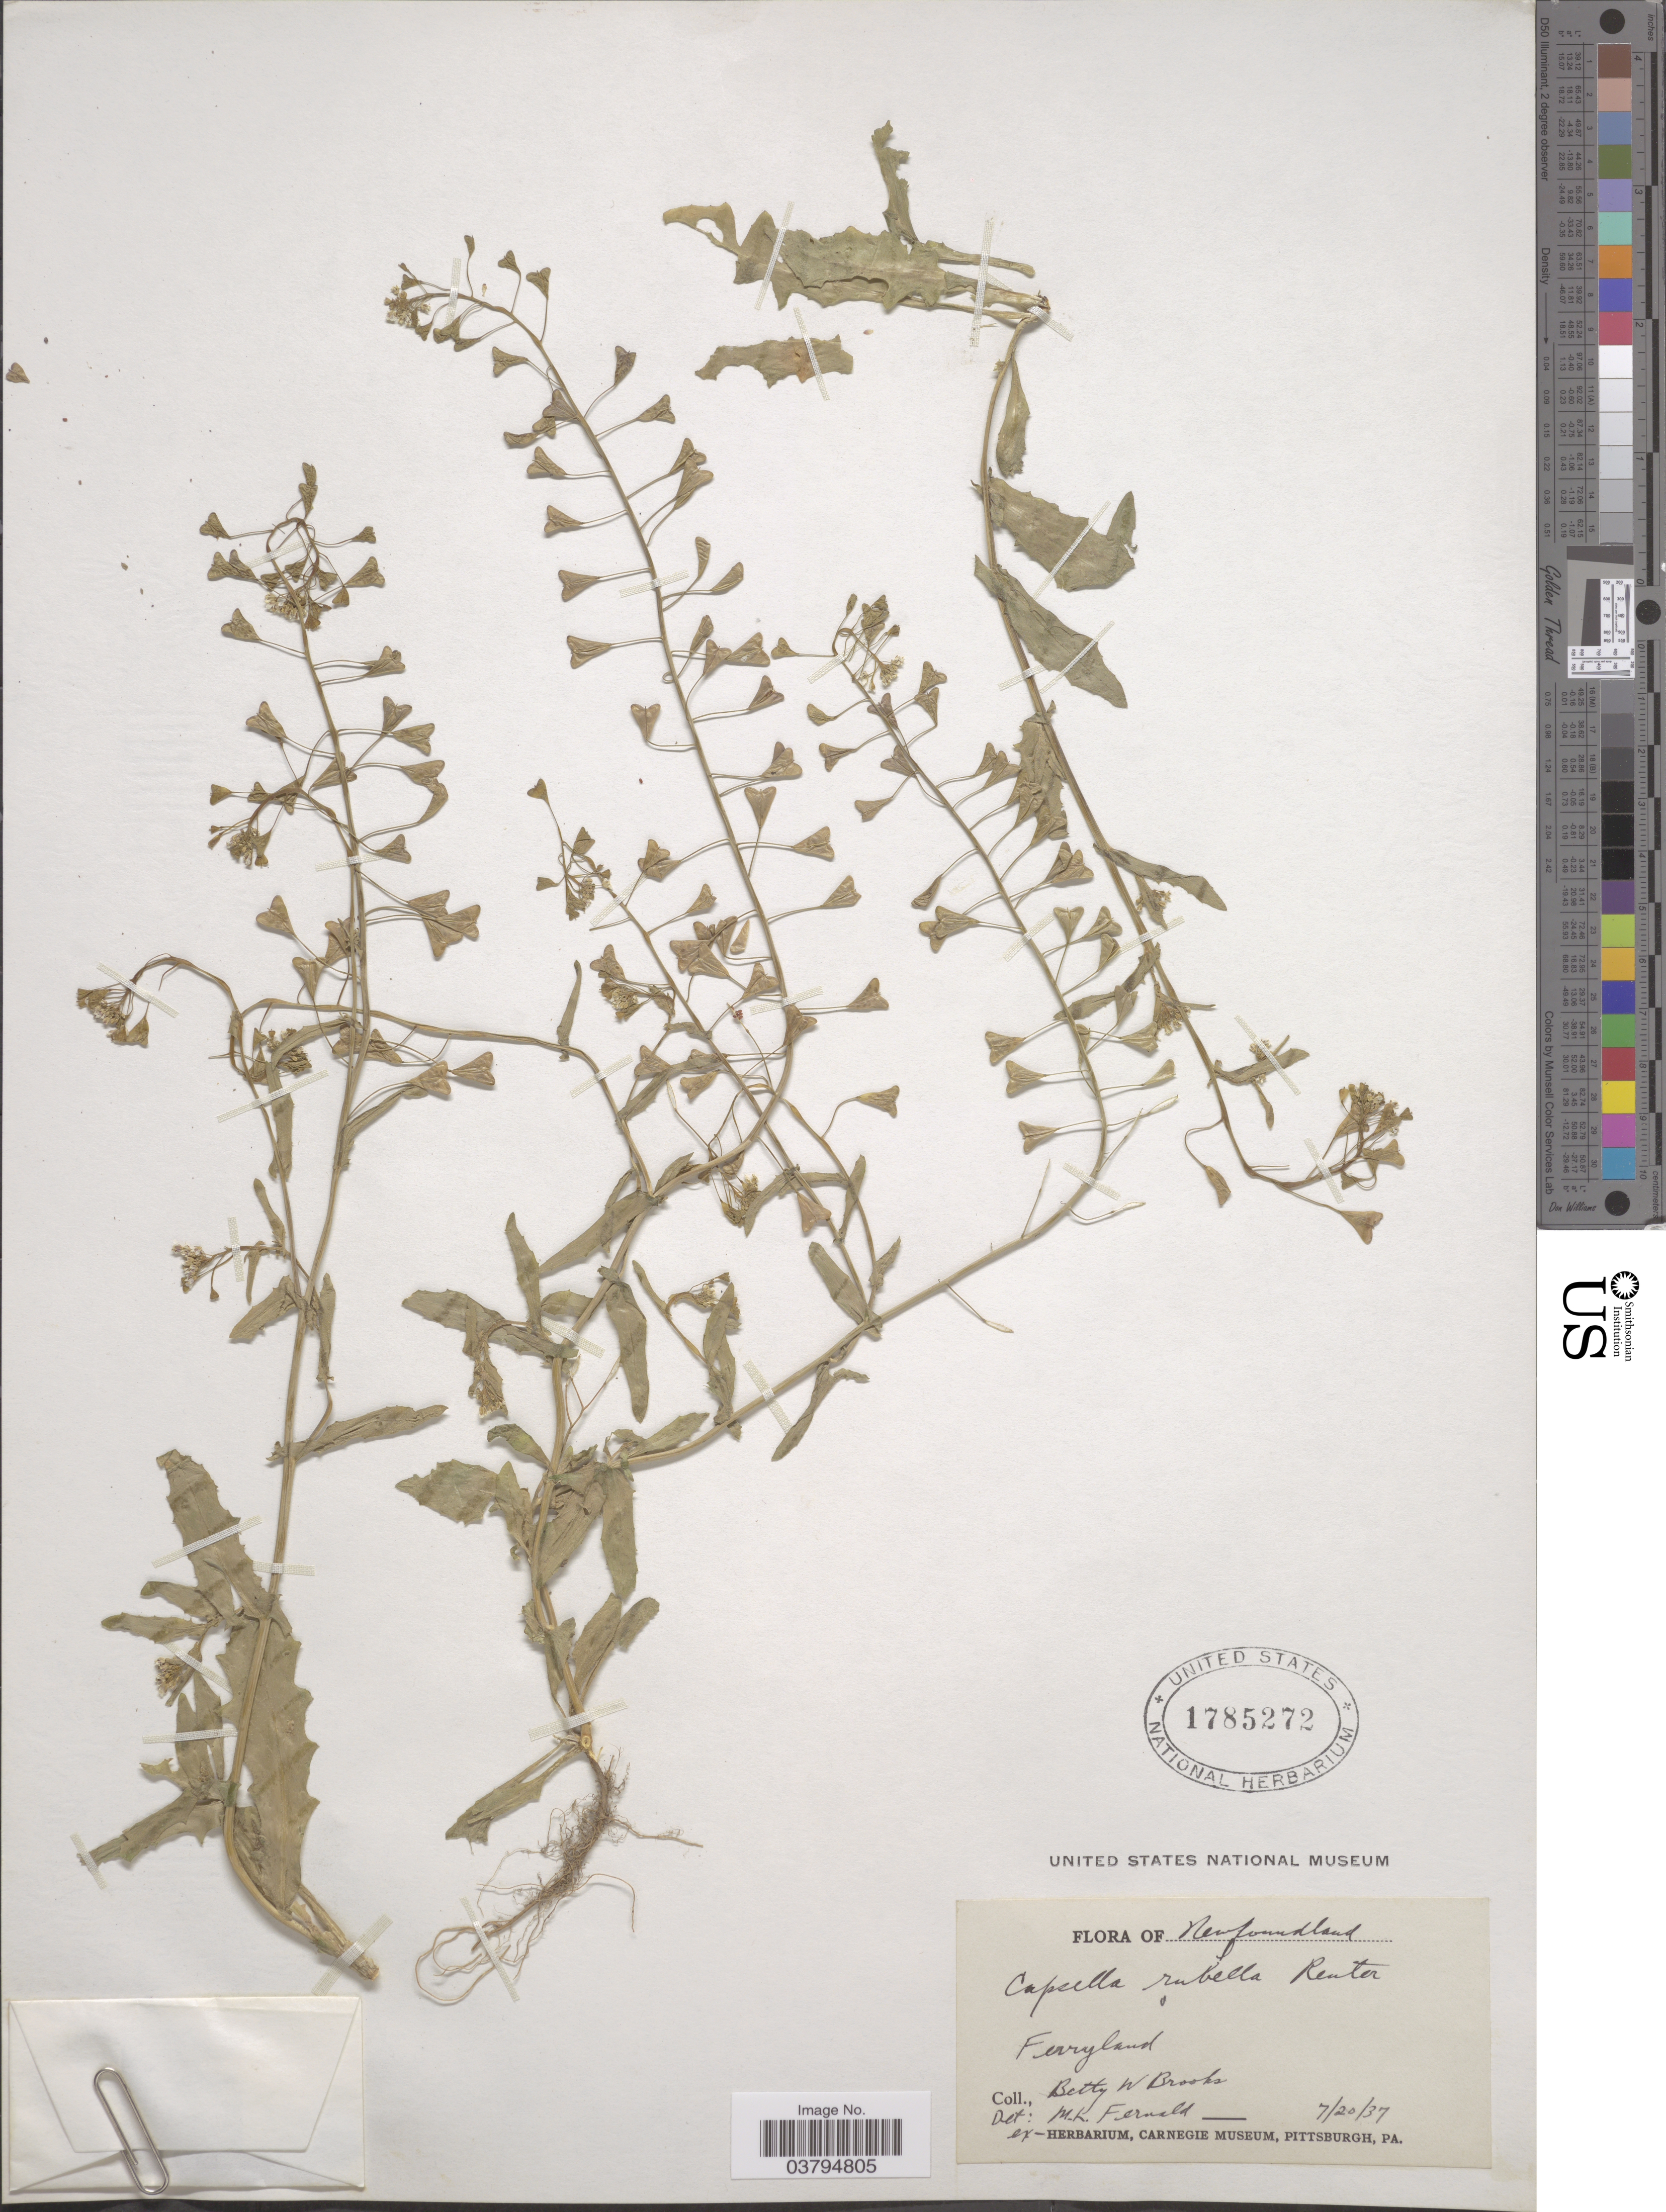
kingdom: Plantae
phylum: Tracheophyta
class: Magnoliopsida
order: Brassicales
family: Brassicaceae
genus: Capsella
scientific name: Capsella bursa-pastoris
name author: (L.) Medik.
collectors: B. Brooks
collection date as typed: Transcribed d/m/y: 20/7/37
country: Canada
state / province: Newfoundland and Labrador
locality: Ferryland.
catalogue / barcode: US 1785272